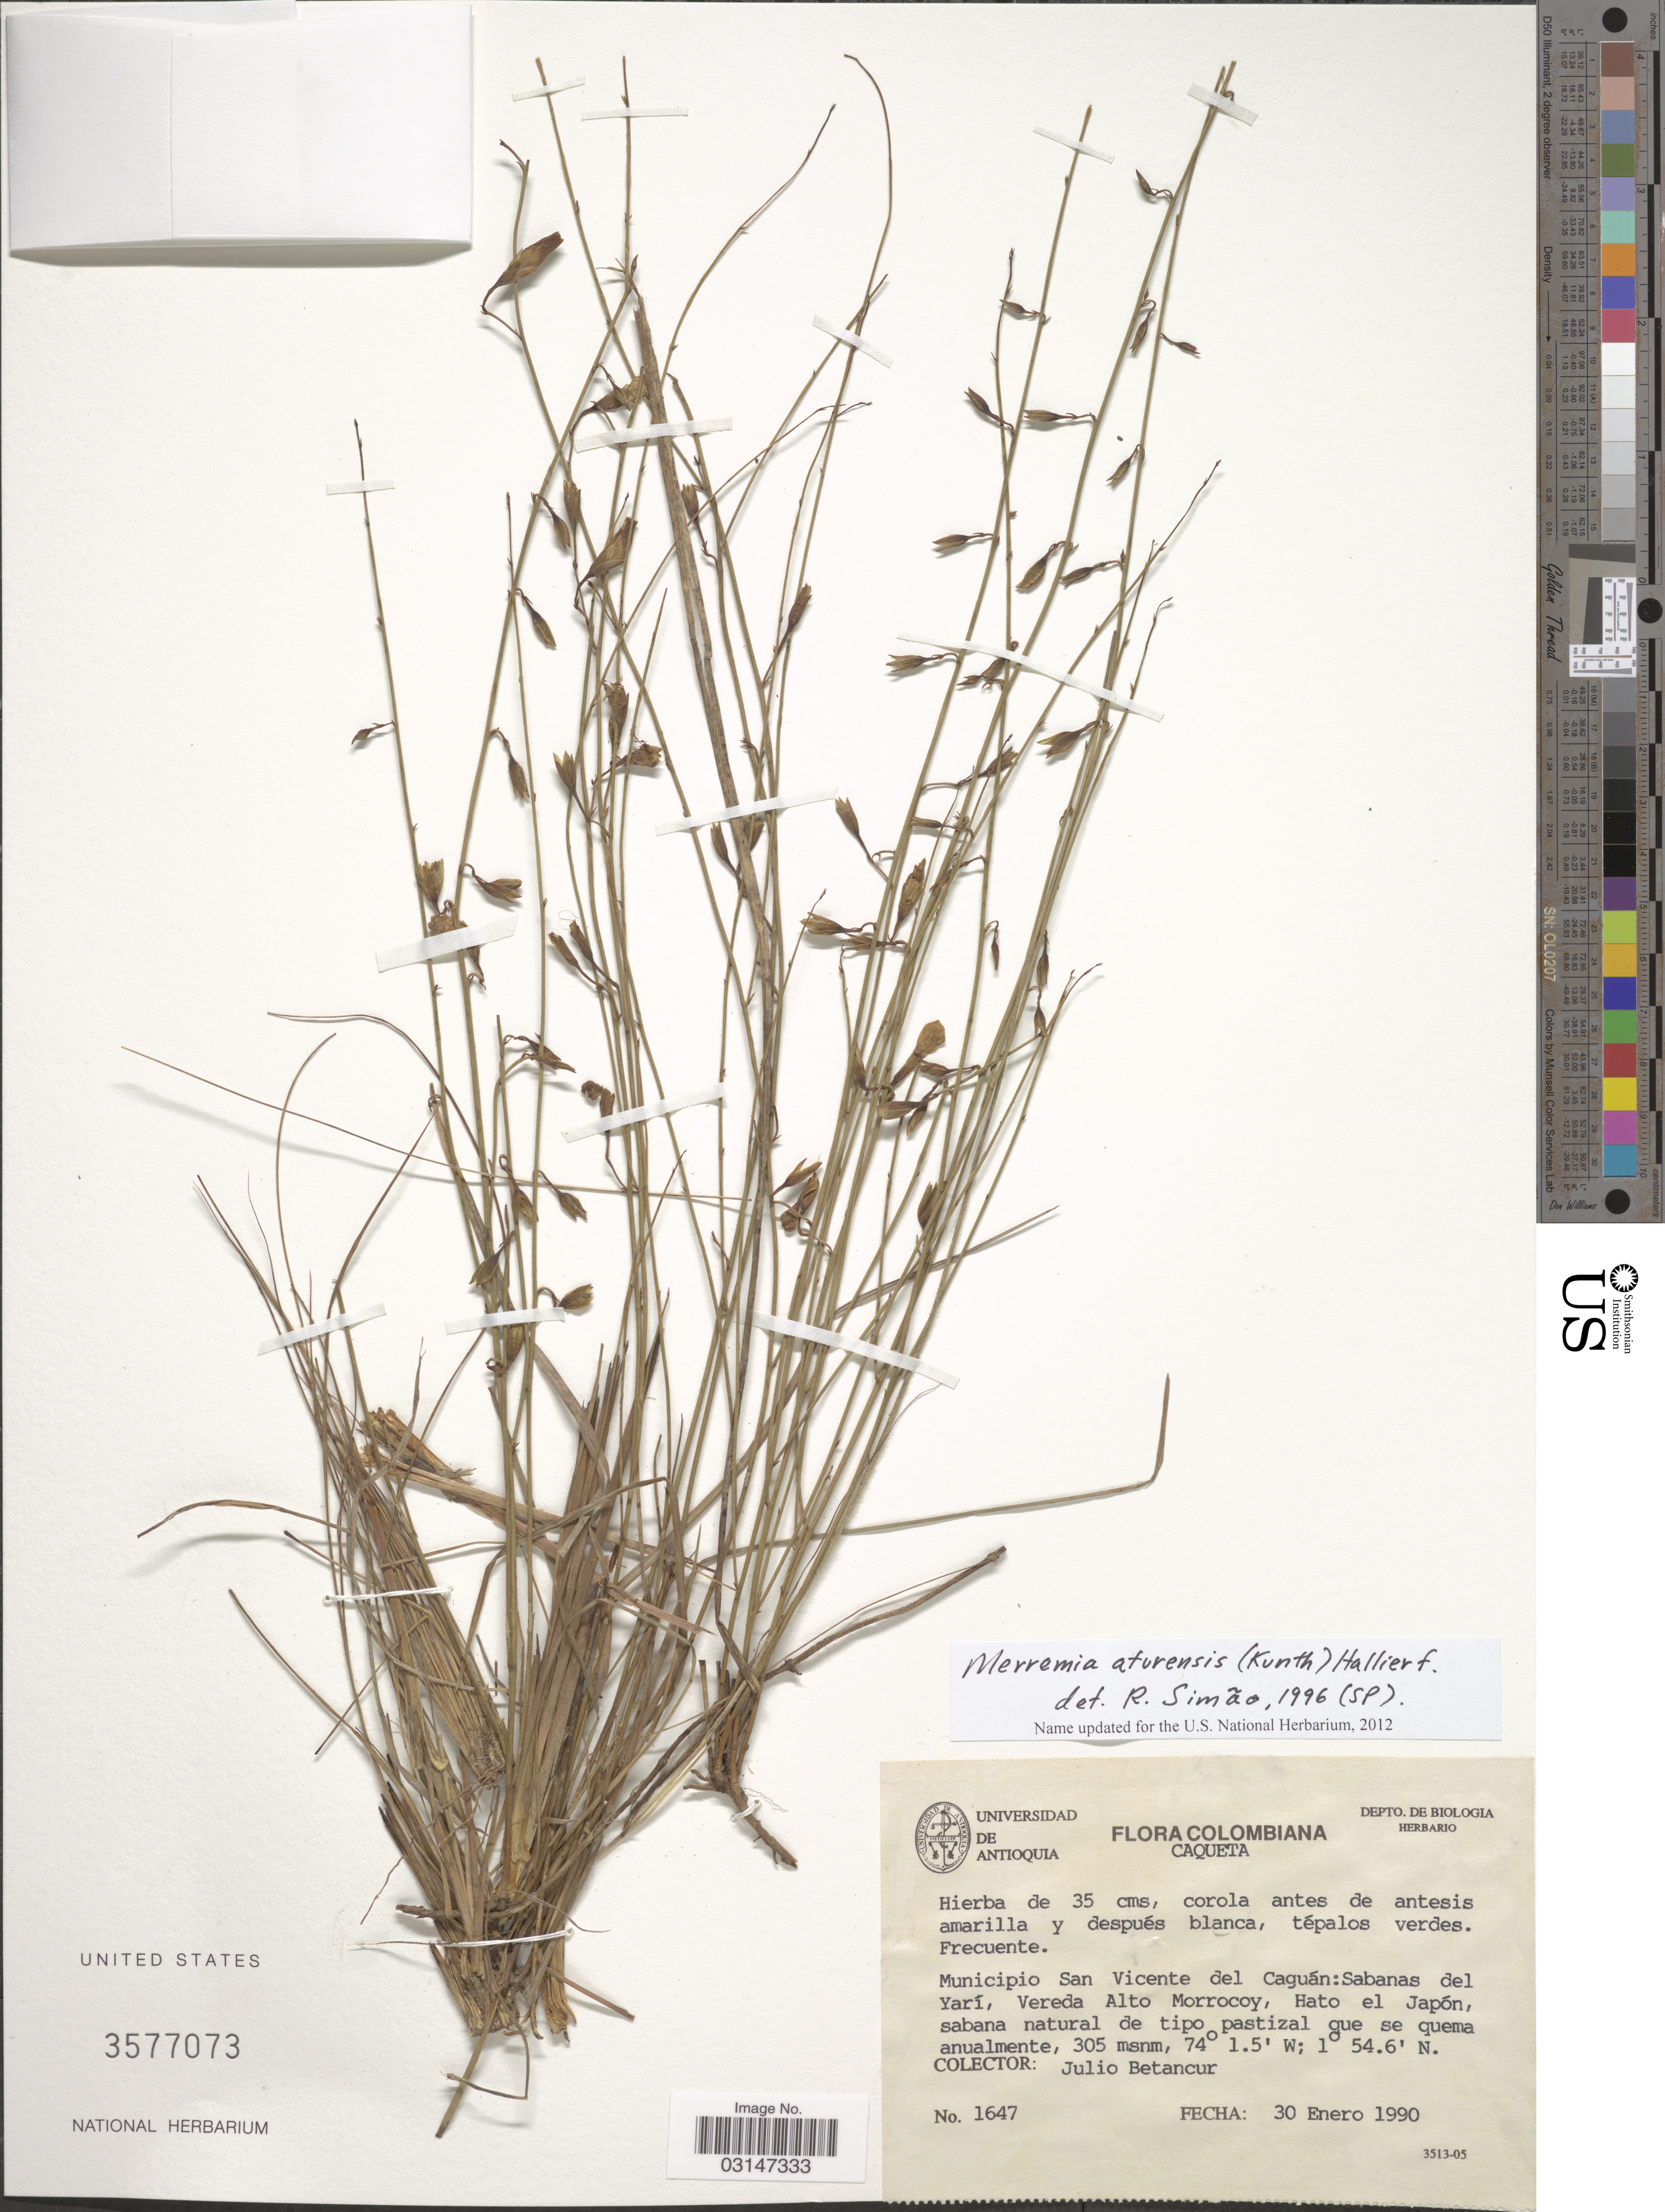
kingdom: Plantae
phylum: Tracheophyta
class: Magnoliopsida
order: Solanales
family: Convolvulaceae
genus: Distimake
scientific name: Distimake aturensis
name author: (Kunth) A. R. Simões & Staples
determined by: Strong, Mark T., (BOT), Smithsonian Institution - National Museum of Natural History (UNITED STATES)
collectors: J. Betancur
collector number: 1647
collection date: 1990-01-30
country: Colombia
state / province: Caquetá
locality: Municipio San Vicente del Cagúan: Sabanas del Yarí, Vereda Alto Morrocoy, Hato el Japón.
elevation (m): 305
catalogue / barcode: US 3577073